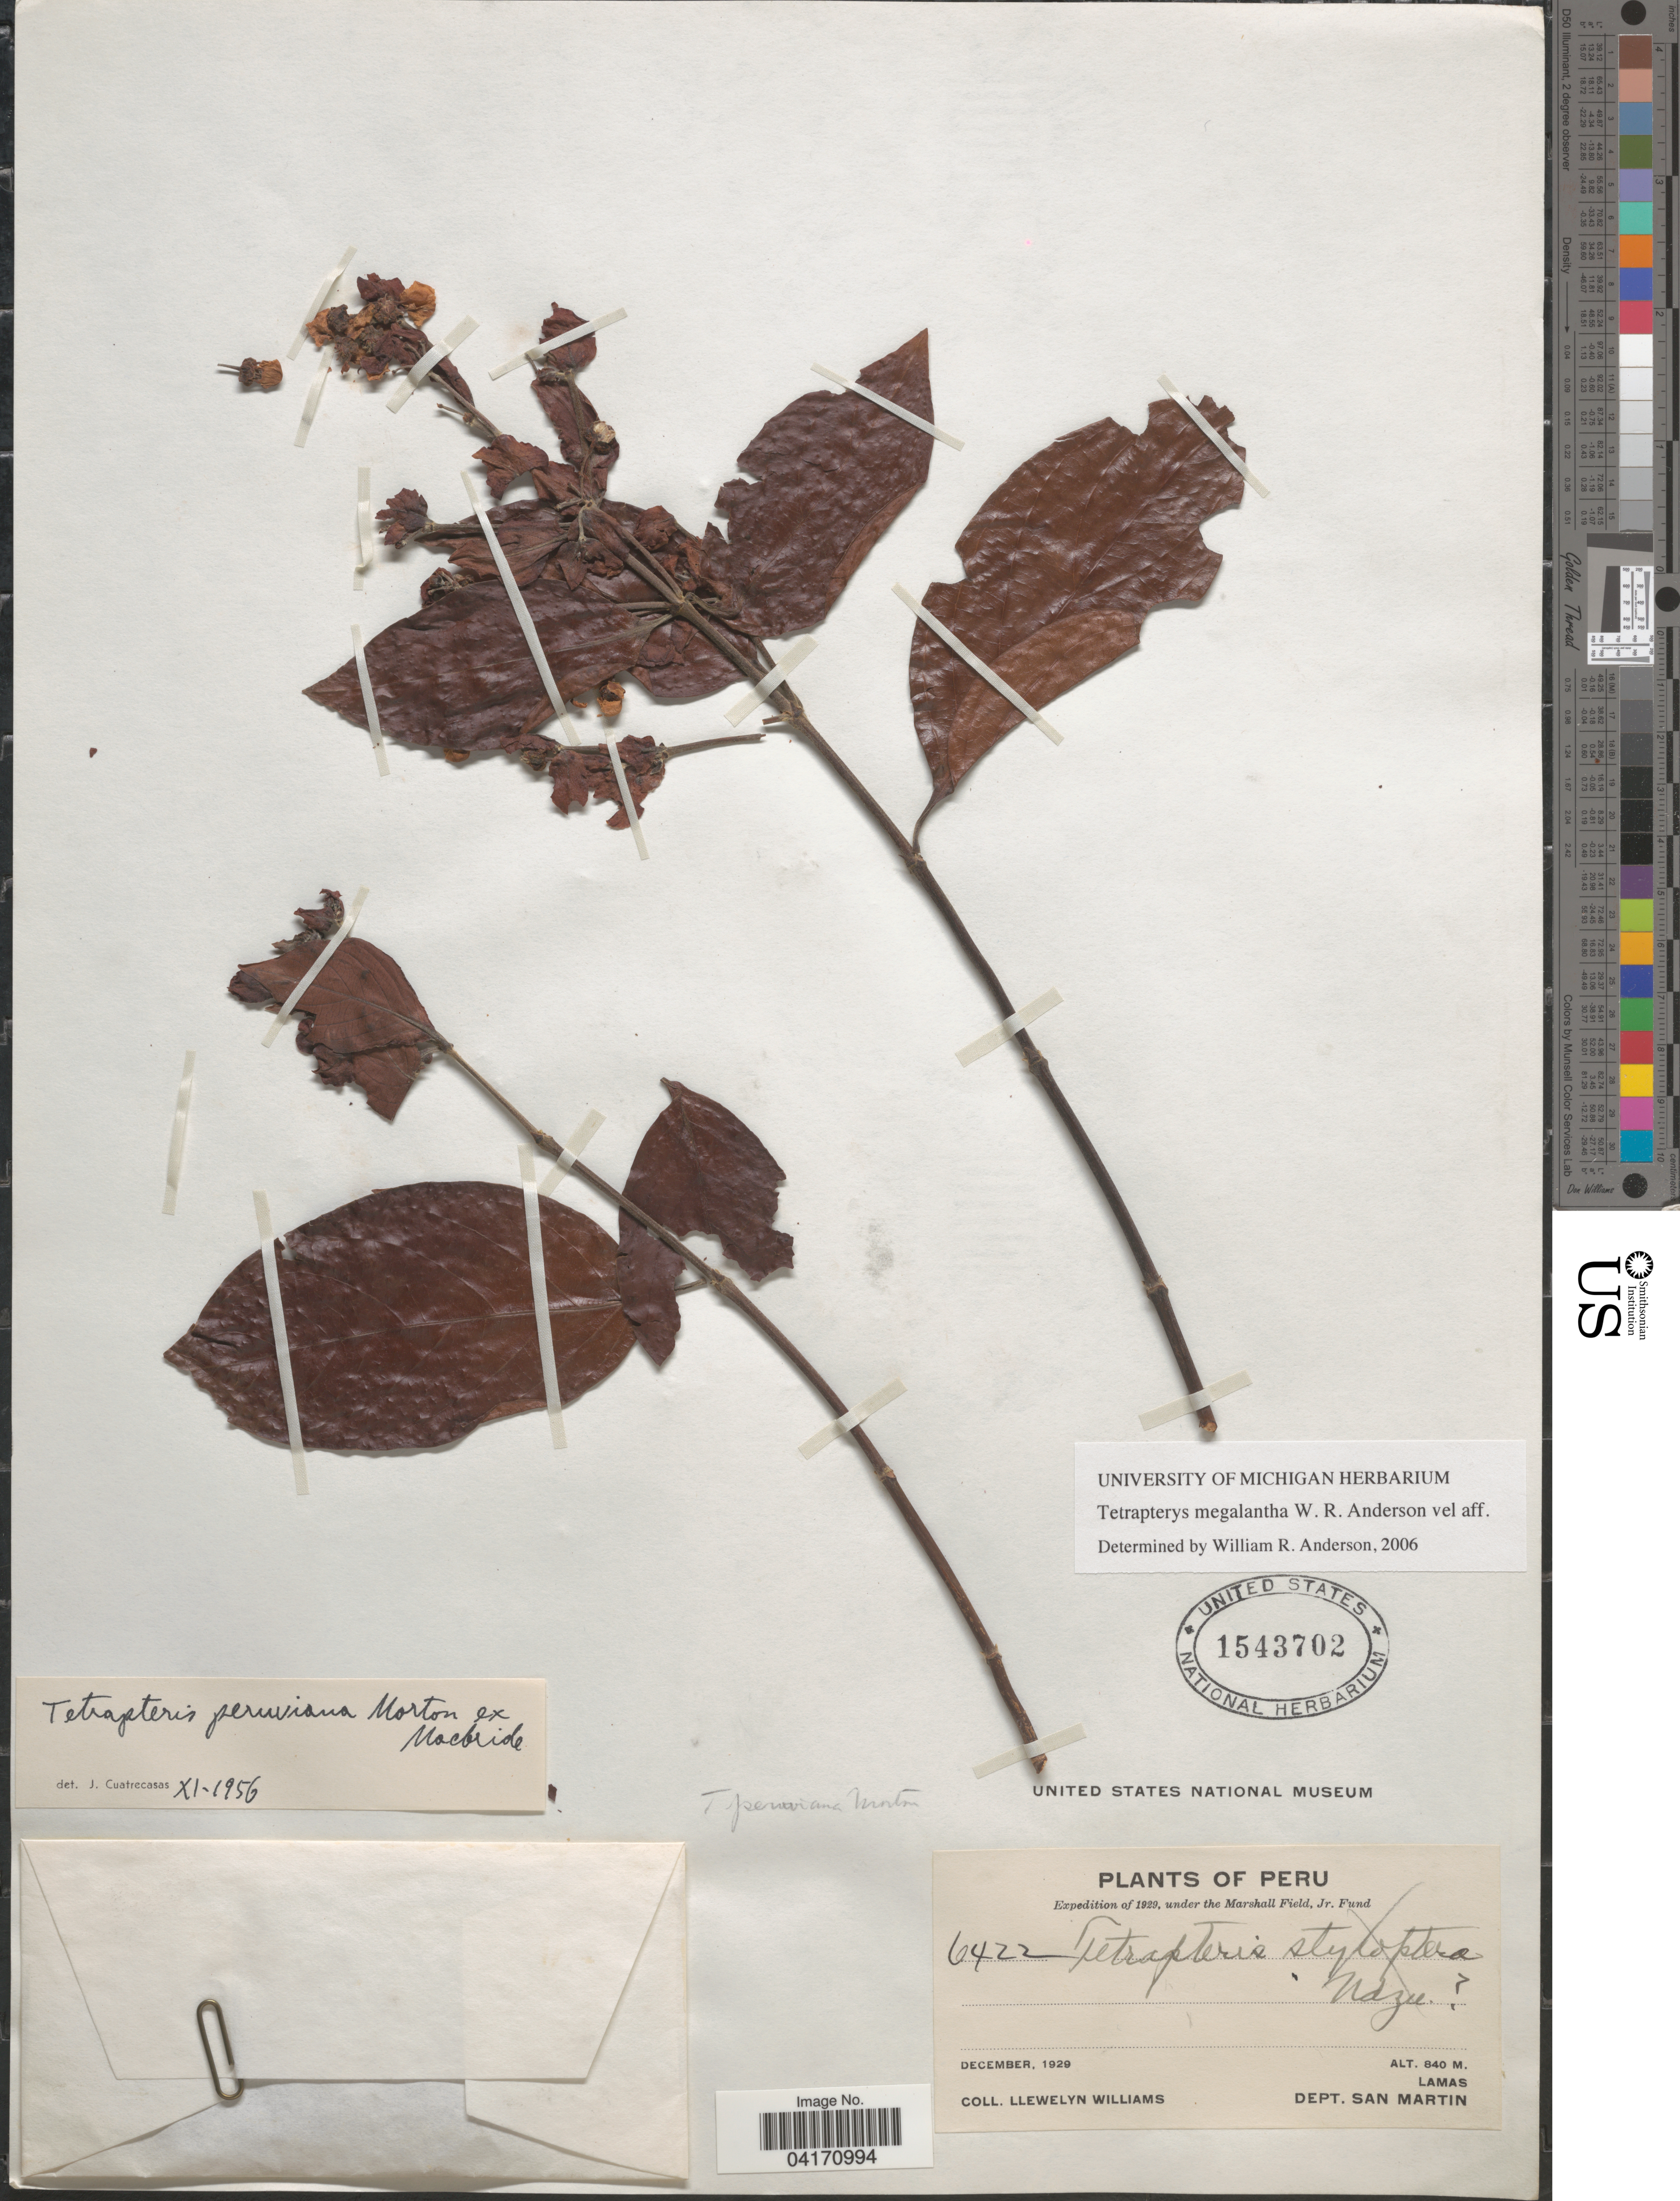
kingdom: Plantae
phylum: Tracheophyta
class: Magnoliopsida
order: Malpighiales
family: Malpighiaceae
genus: Tetrapterys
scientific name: Tetrapterys megalantha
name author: W.R. Anderson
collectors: Ll. Williams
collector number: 6422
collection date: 1929-12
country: Peru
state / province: San Martin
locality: Expedition of 1929. Lamas. Dept. San Martin.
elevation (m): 840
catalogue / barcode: US 1543702